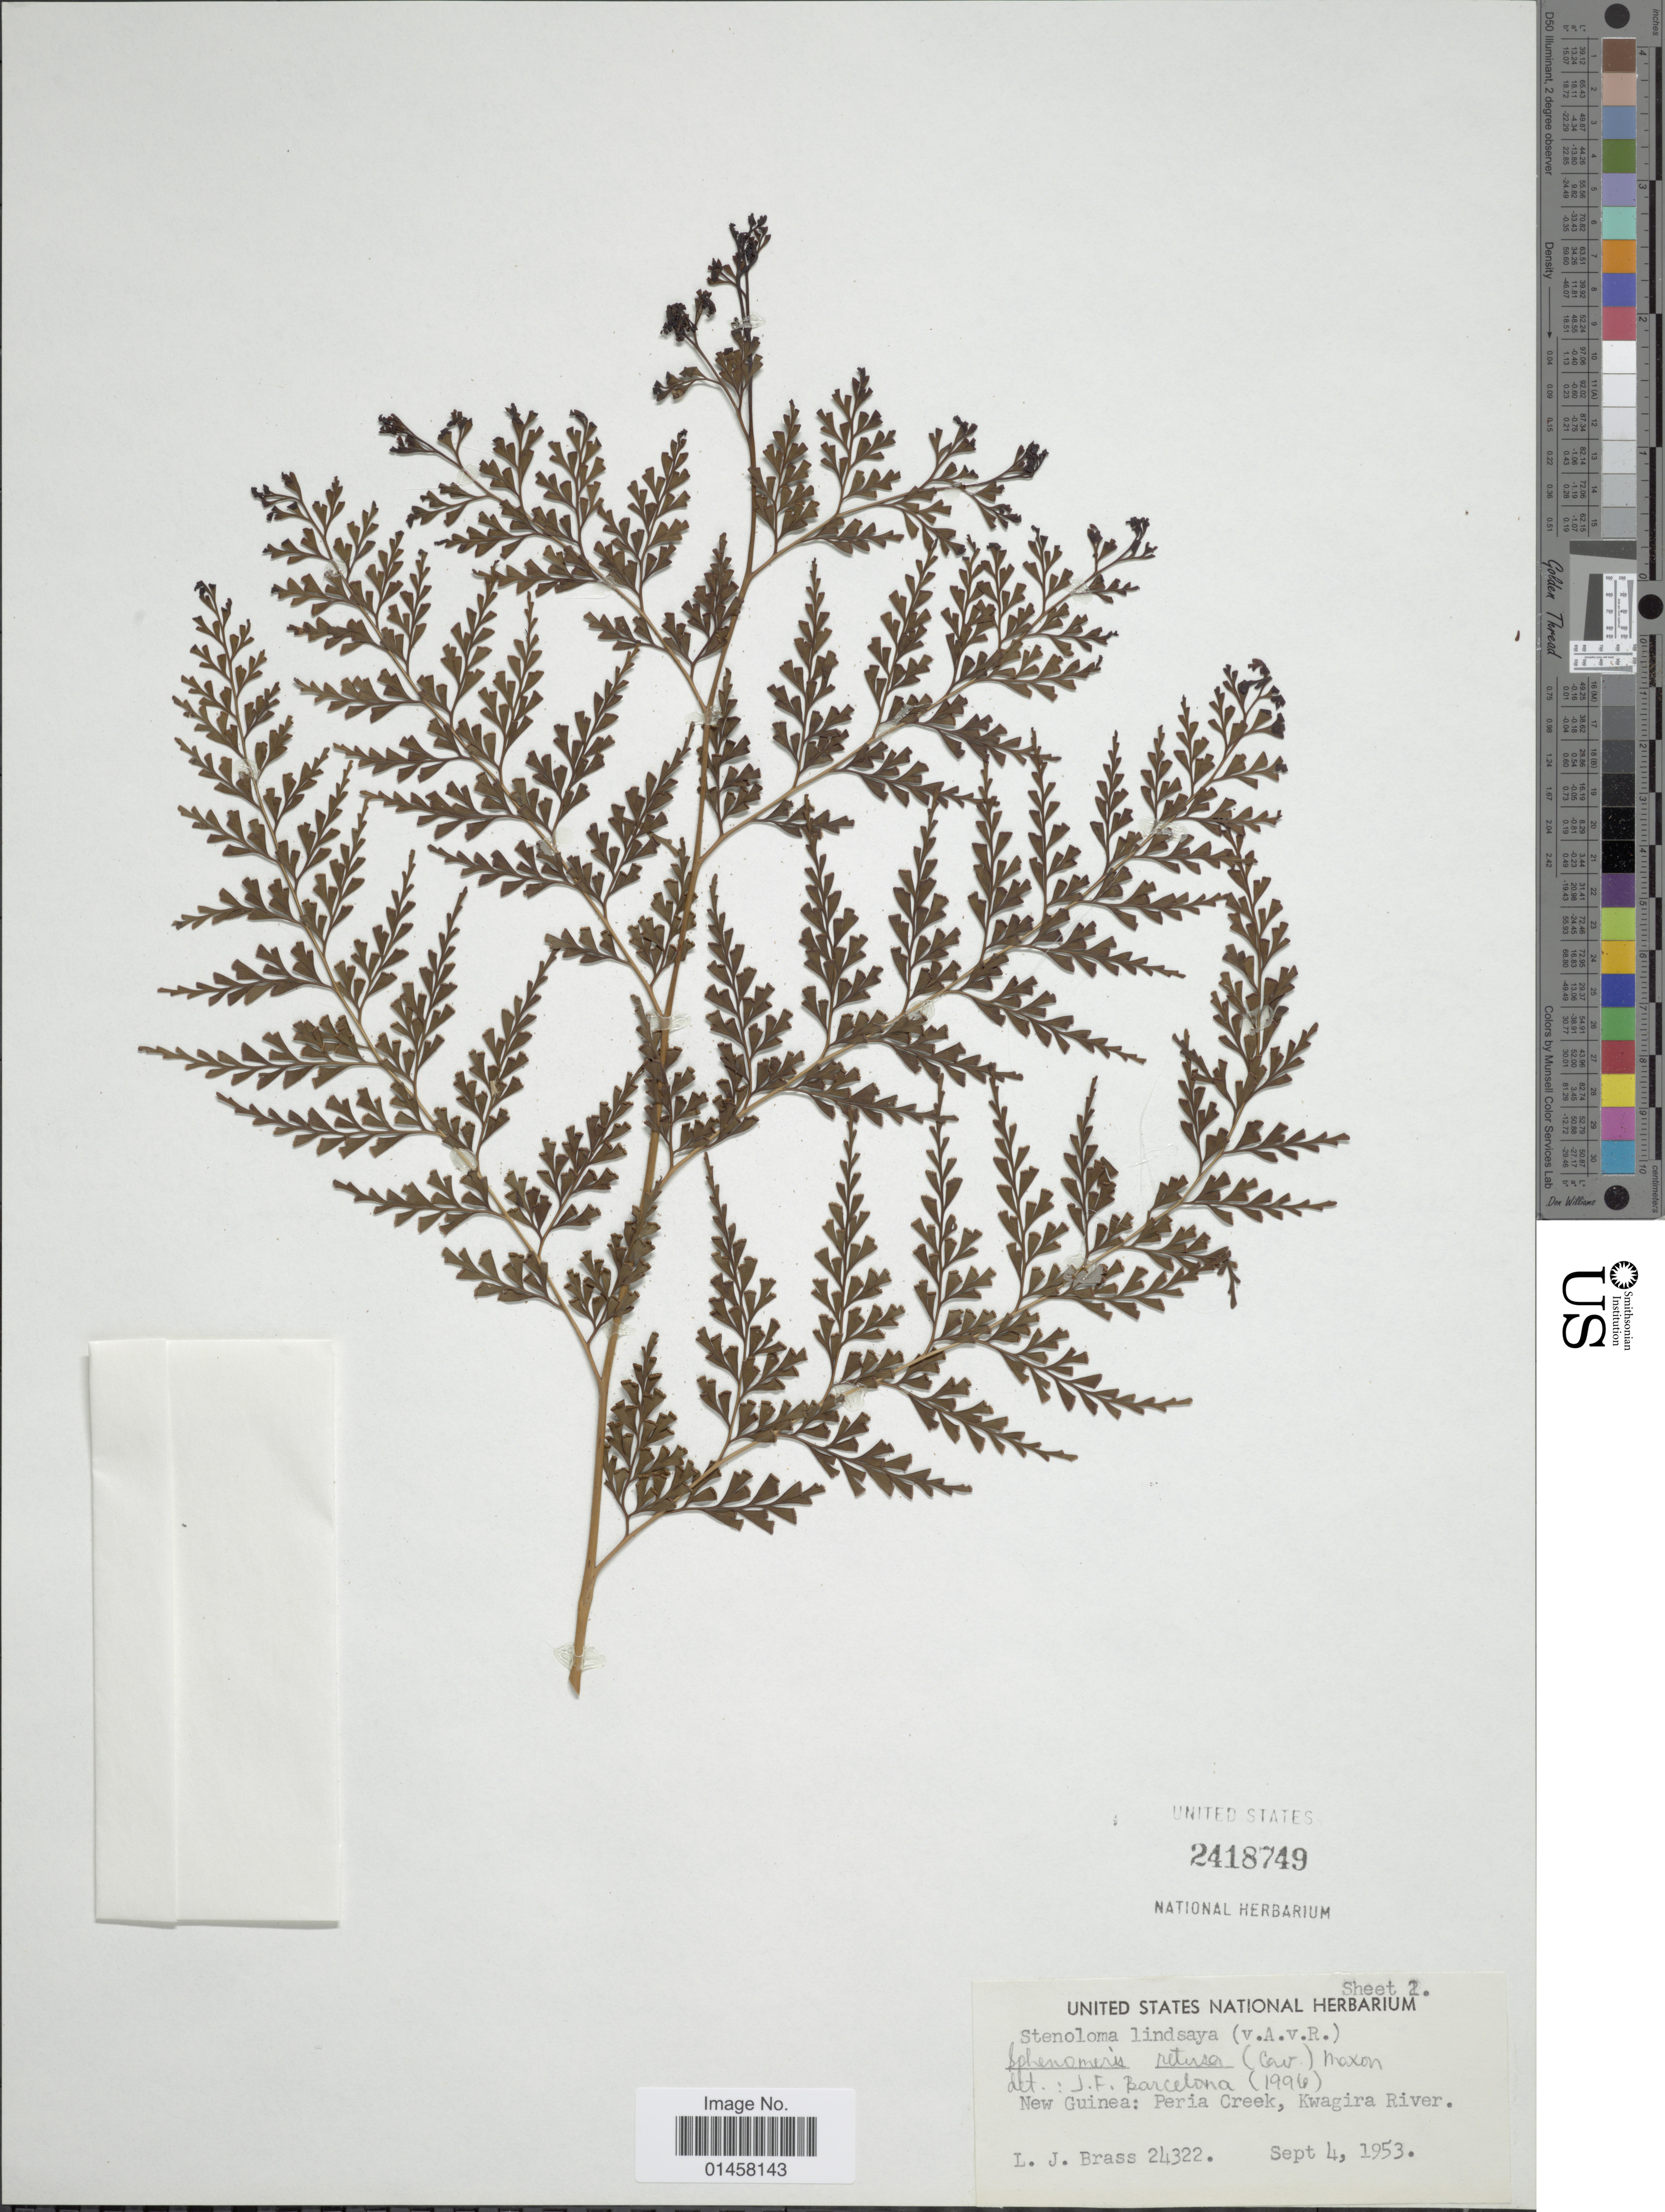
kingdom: Plantae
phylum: Tracheophyta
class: Polypodiopsida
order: Polypodiales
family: Lindsaeaceae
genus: Sphenomeris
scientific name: Sphenomeris retusa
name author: (Cav.) Maxim.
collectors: L. J. Brass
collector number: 24322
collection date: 1953-09-04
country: Papua New Guinea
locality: New Guinea: Peria Creek, Kwagira River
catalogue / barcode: US 2418749